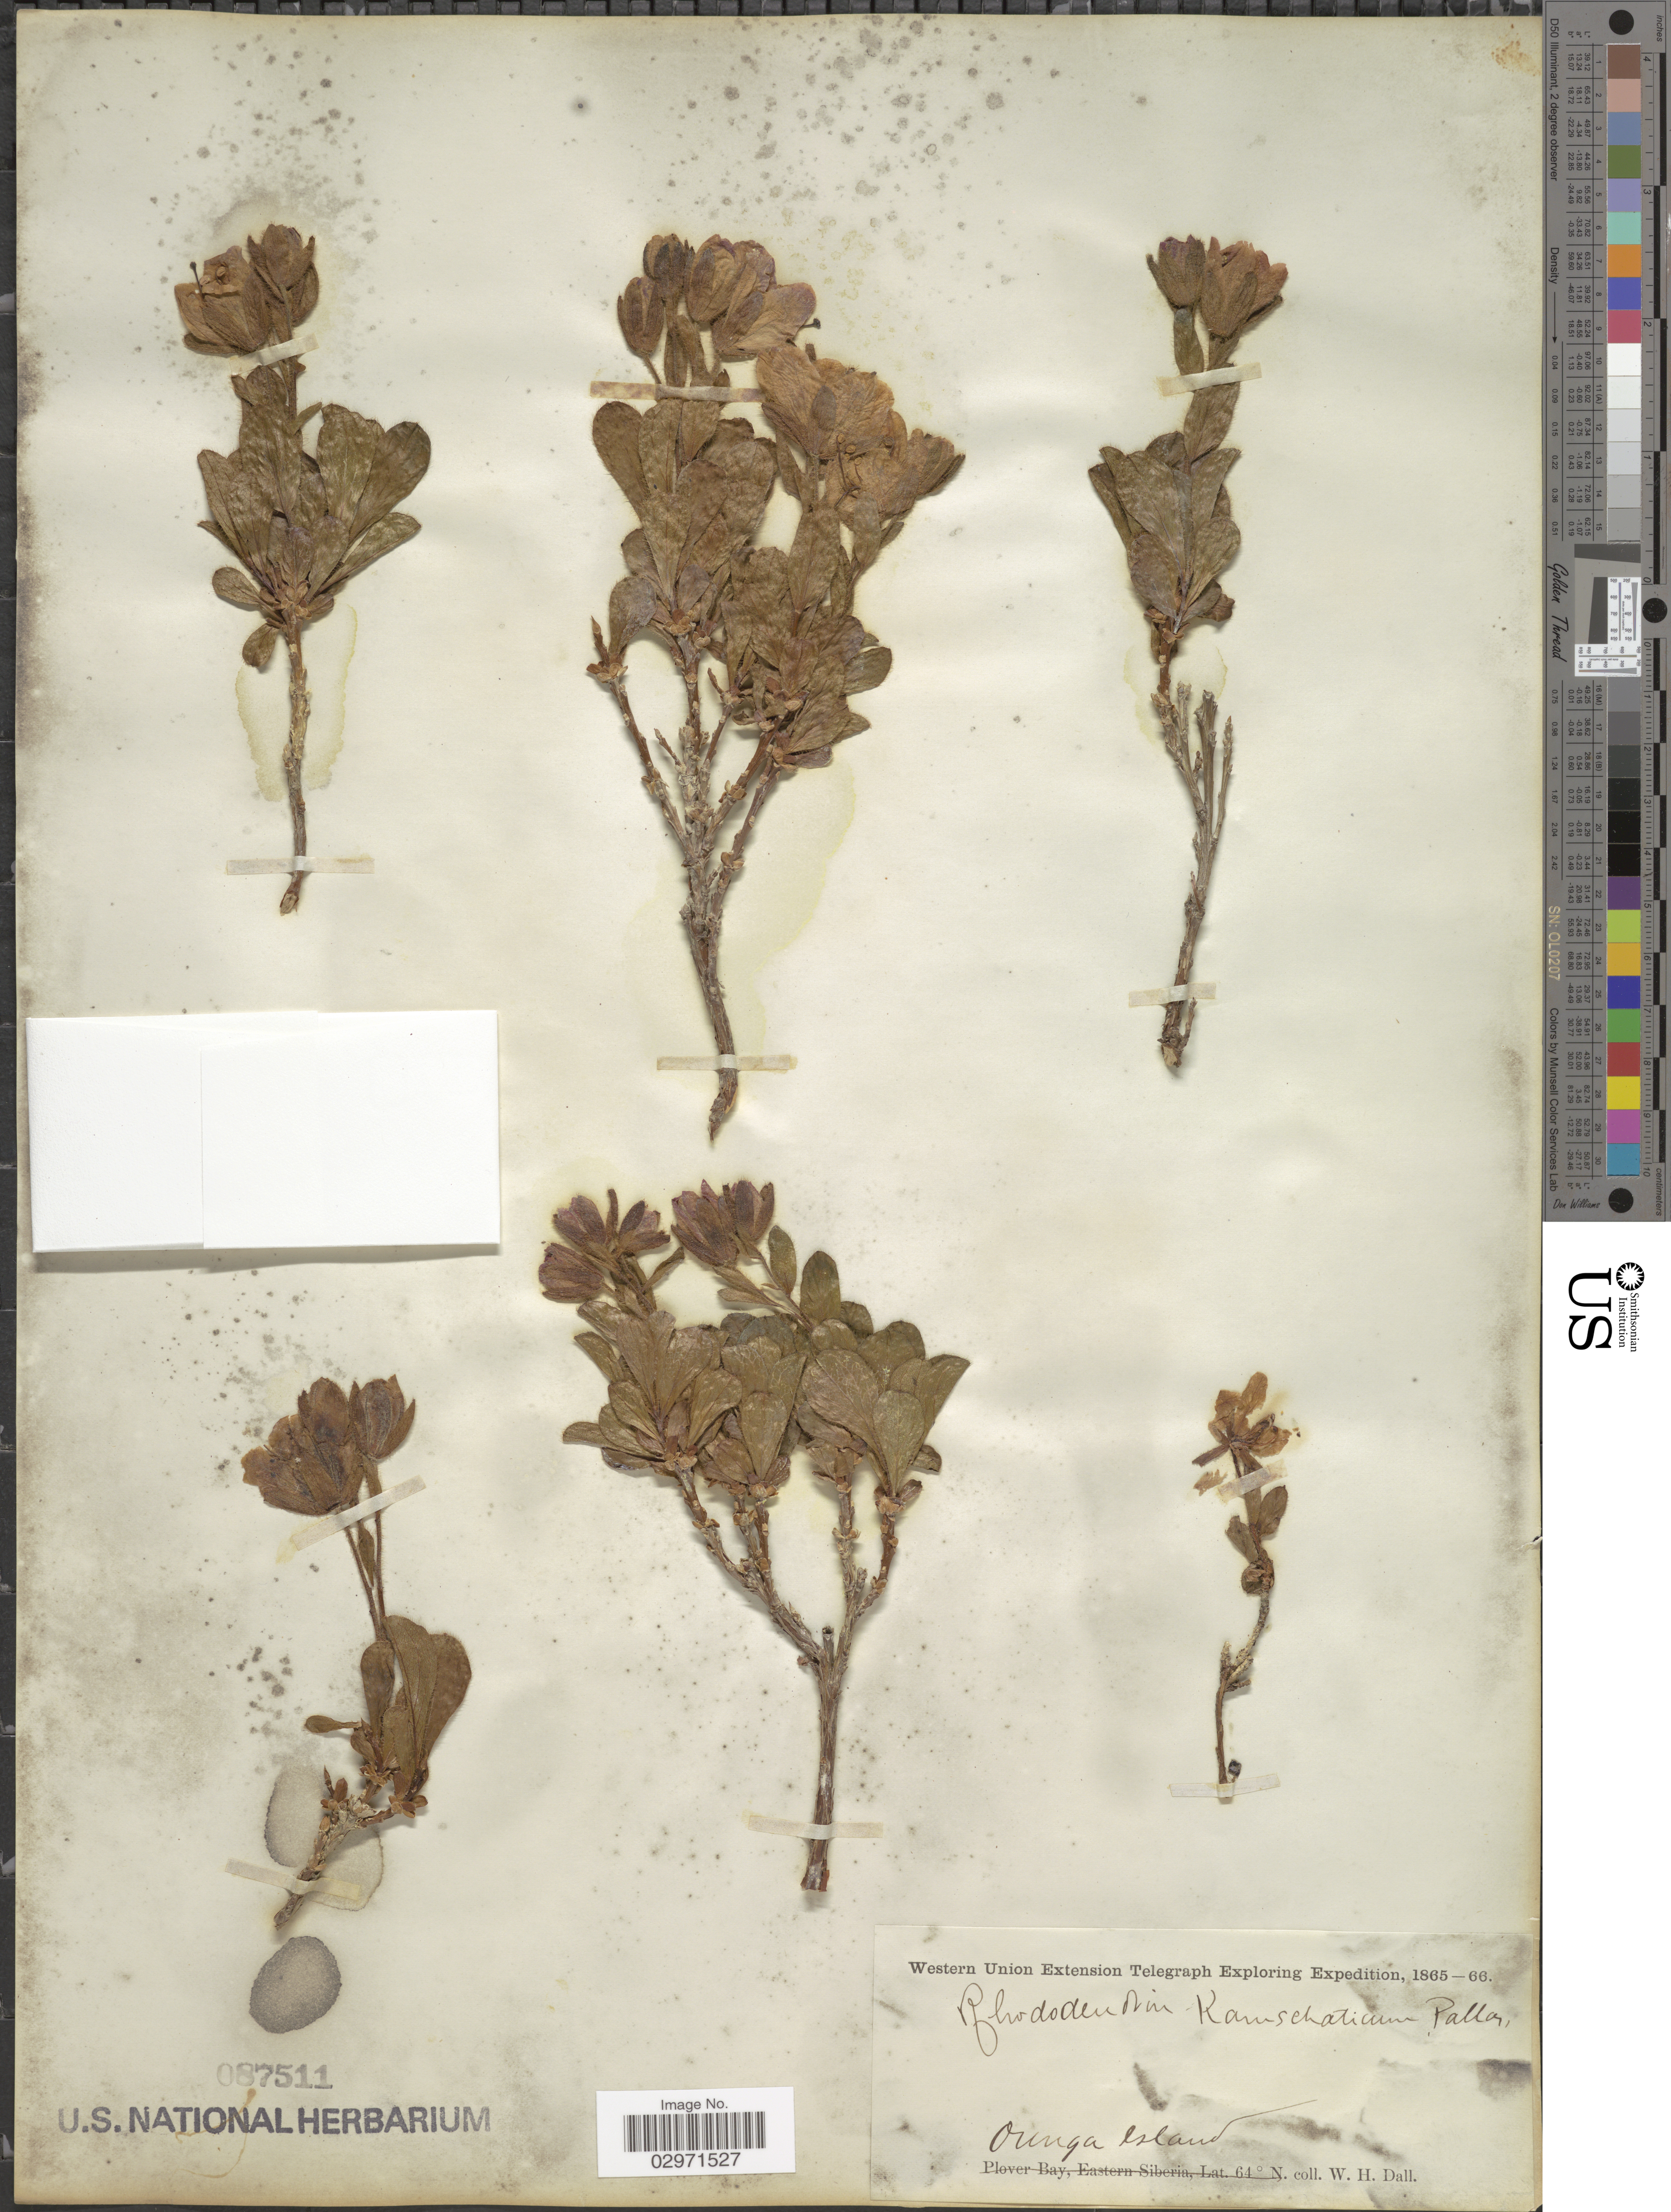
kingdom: Plantae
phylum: Tracheophyta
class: Magnoliopsida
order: Ericales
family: Ericaceae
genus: Rhododendron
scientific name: Rhododendron kamtschaticum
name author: Pall.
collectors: W. Dall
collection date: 1865/1866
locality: Ounga [interpreted] Island.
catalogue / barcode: US 87511